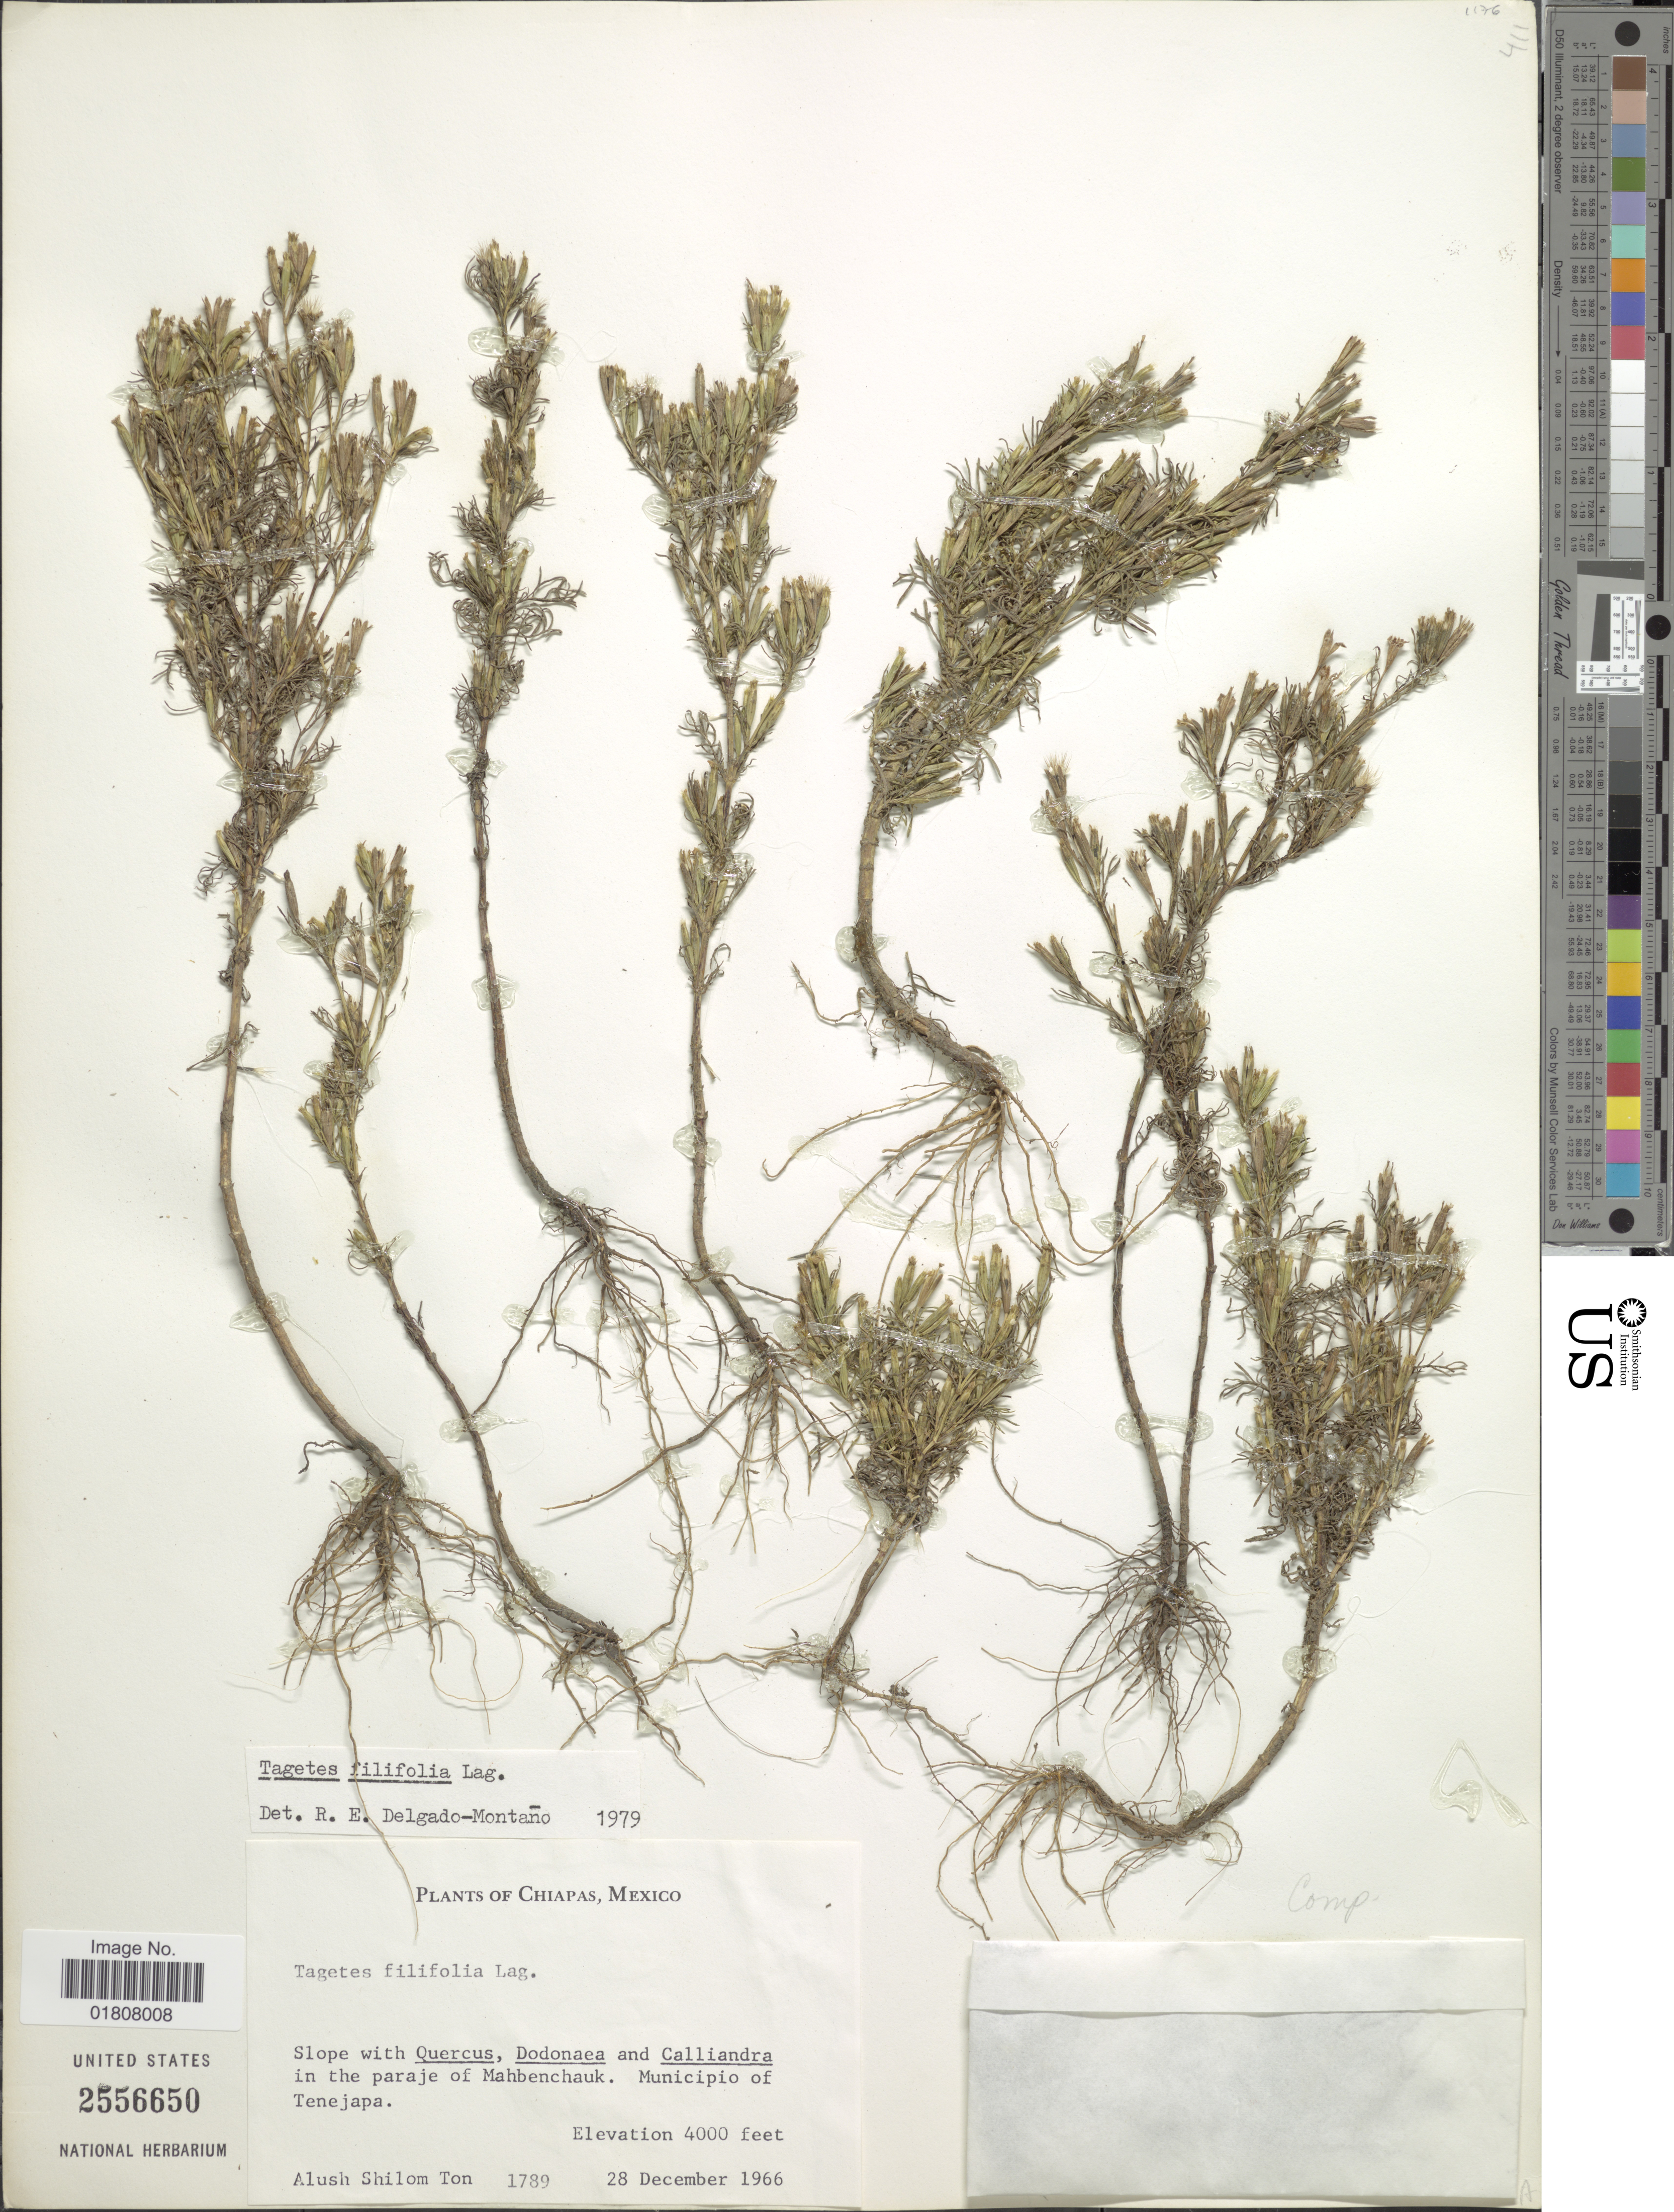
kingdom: Plantae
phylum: Tracheophyta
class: Magnoliopsida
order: Asterales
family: Asteraceae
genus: Tagetes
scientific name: Tagetes filifolia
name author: Lag.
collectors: A. M. Ton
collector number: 1789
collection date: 1966-12-28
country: Mexico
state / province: Chiapas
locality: Paraje of Mahbenchauk, Municipio of Tenejapa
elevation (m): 1219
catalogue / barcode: US 2556650